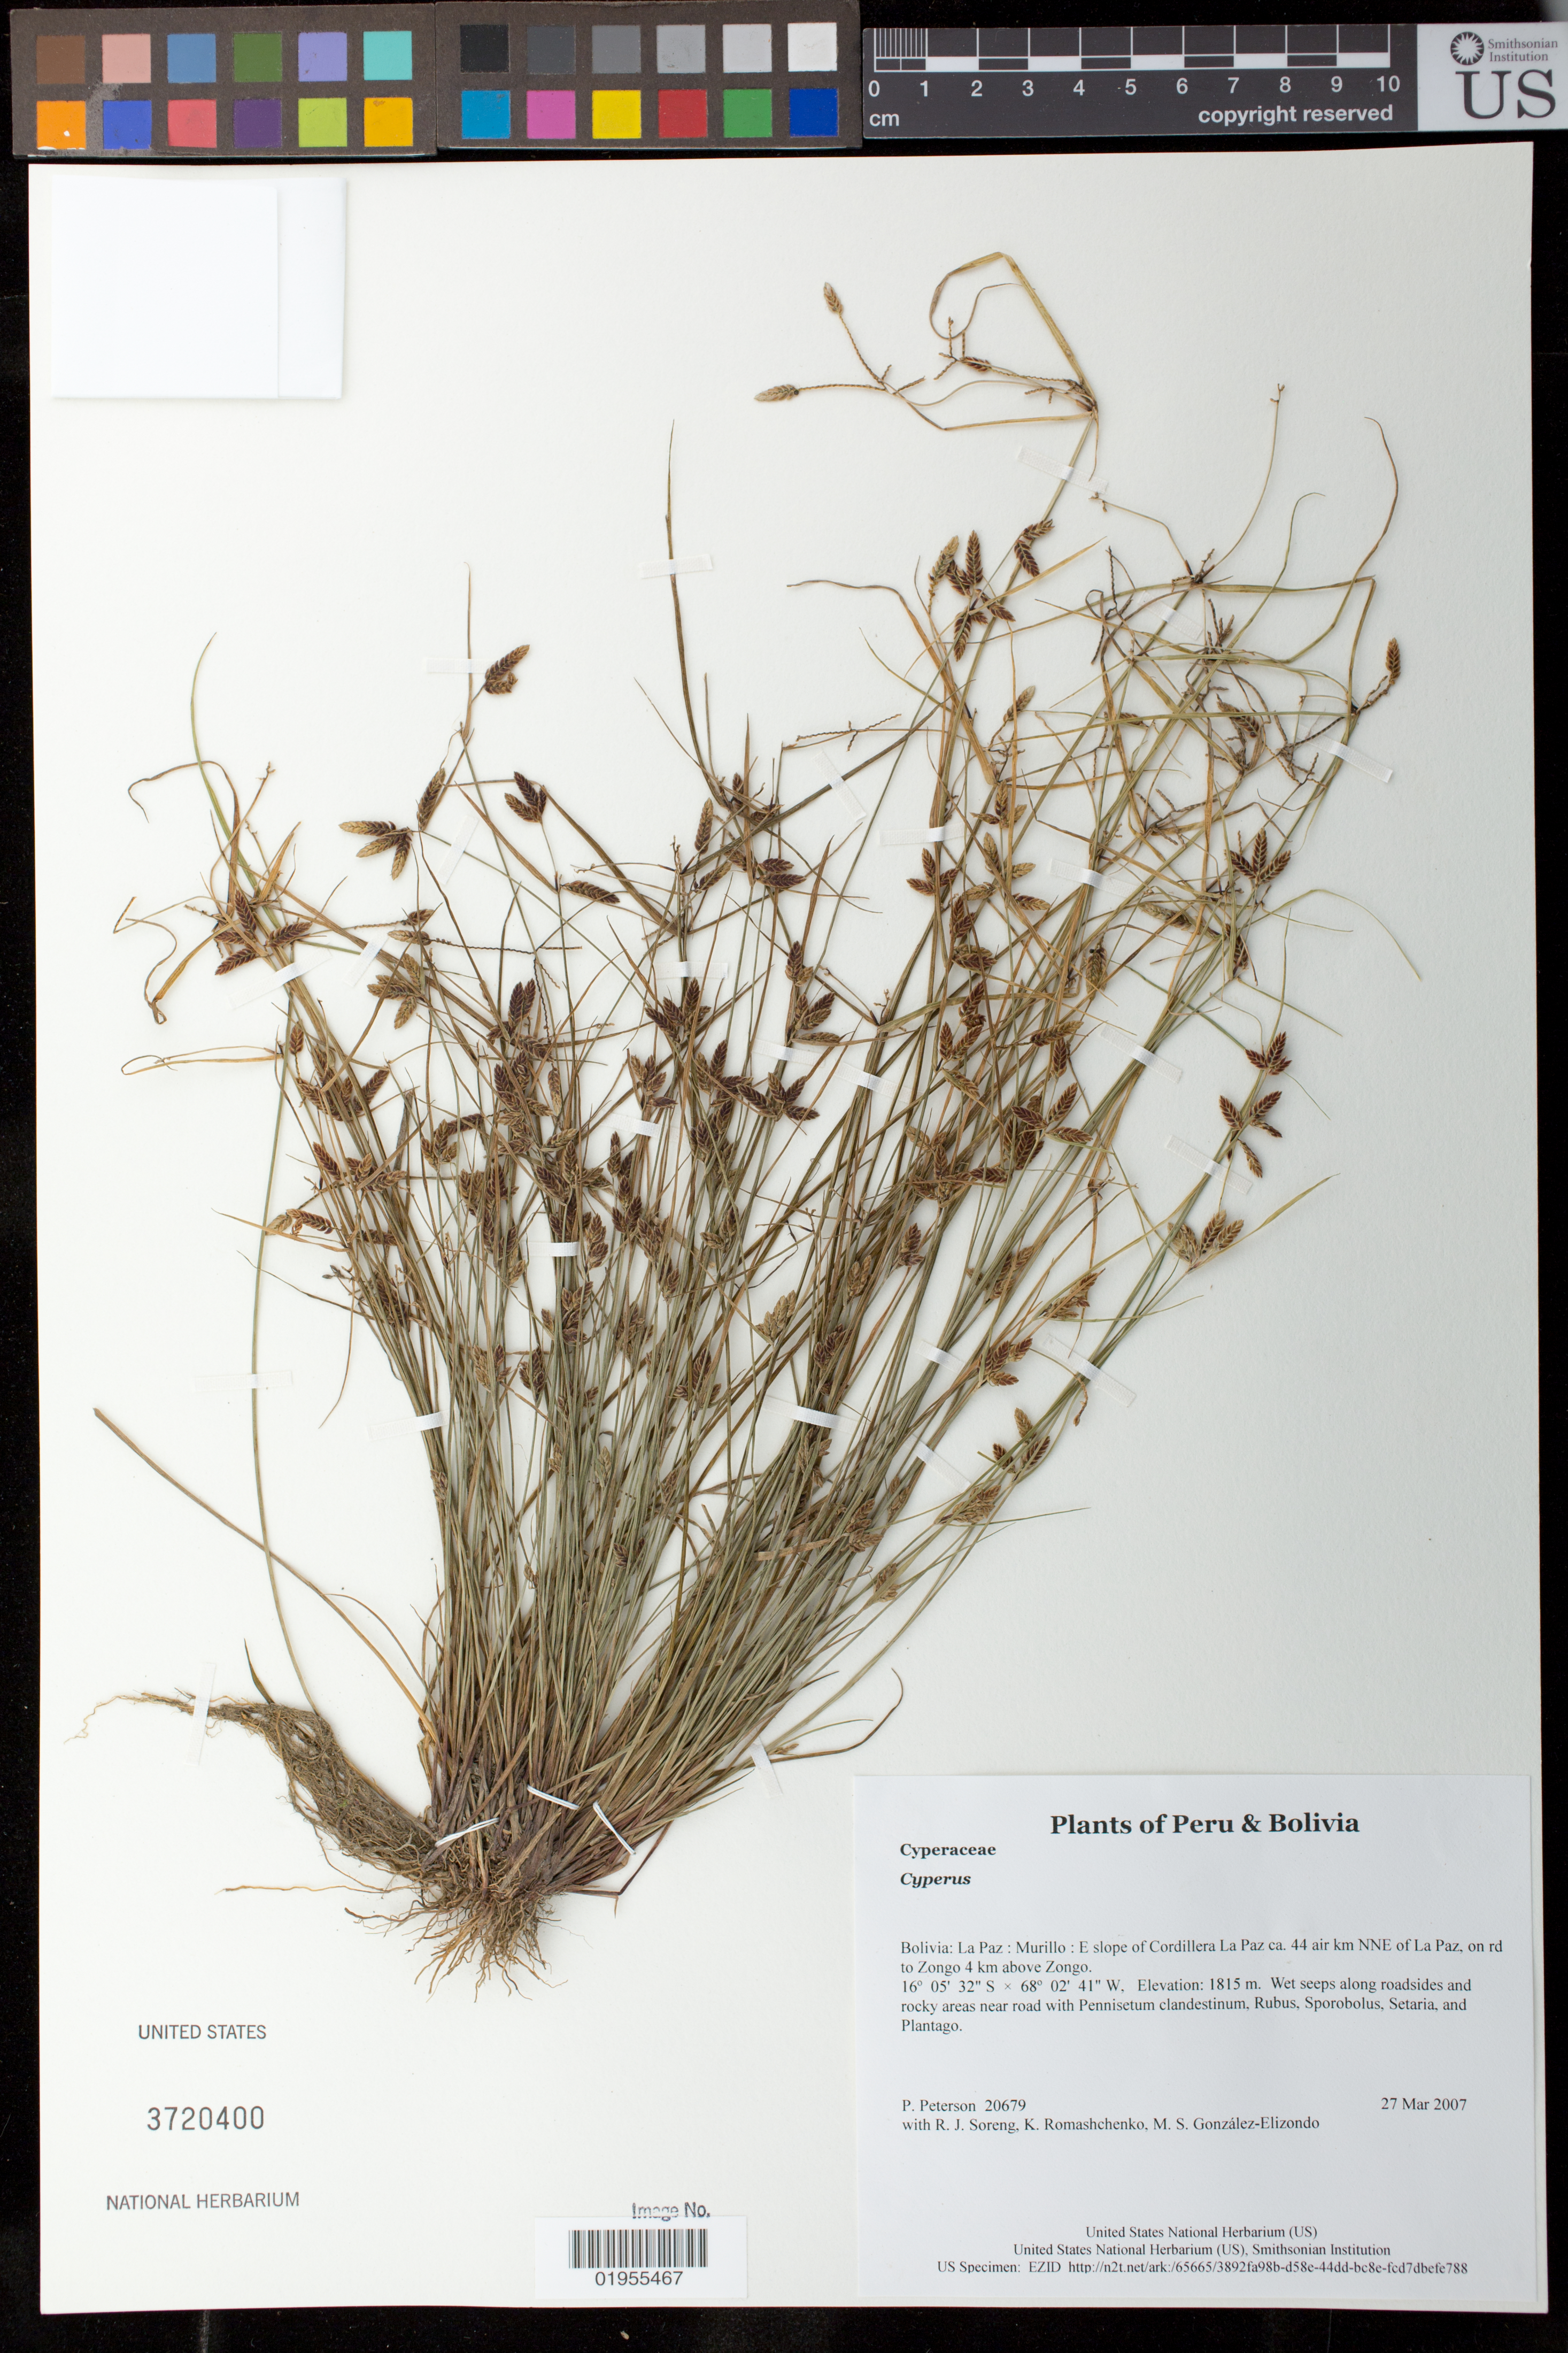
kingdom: Plantae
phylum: Tracheophyta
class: Liliopsida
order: Poales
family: Cyperaceae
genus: Cyperus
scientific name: Cyperus flavescens var. piceus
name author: (Liebm.) Fernald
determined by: Strong, Mark T., (BOT), Smithsonian Institution - National Museum of Natural History (UNITED STATES)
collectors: P. M. Peterson, R. J. Soreng, K. Romashchenko & M. S. González-Elizondo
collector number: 20679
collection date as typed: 27 Mar 2007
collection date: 2007-03-27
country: Bolivia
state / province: La Paz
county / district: Murillo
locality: E slope of Cordillera La Paz ca. 44 air km NNE of La Paz, on rd to Zongo 4 km above Zongo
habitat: Wet seeps along roadsides and rocky areas near road with Pennisetum clandestinum, Rubus, Sporobolus, Setaria, and Plantago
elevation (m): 1815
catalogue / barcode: US 3720400